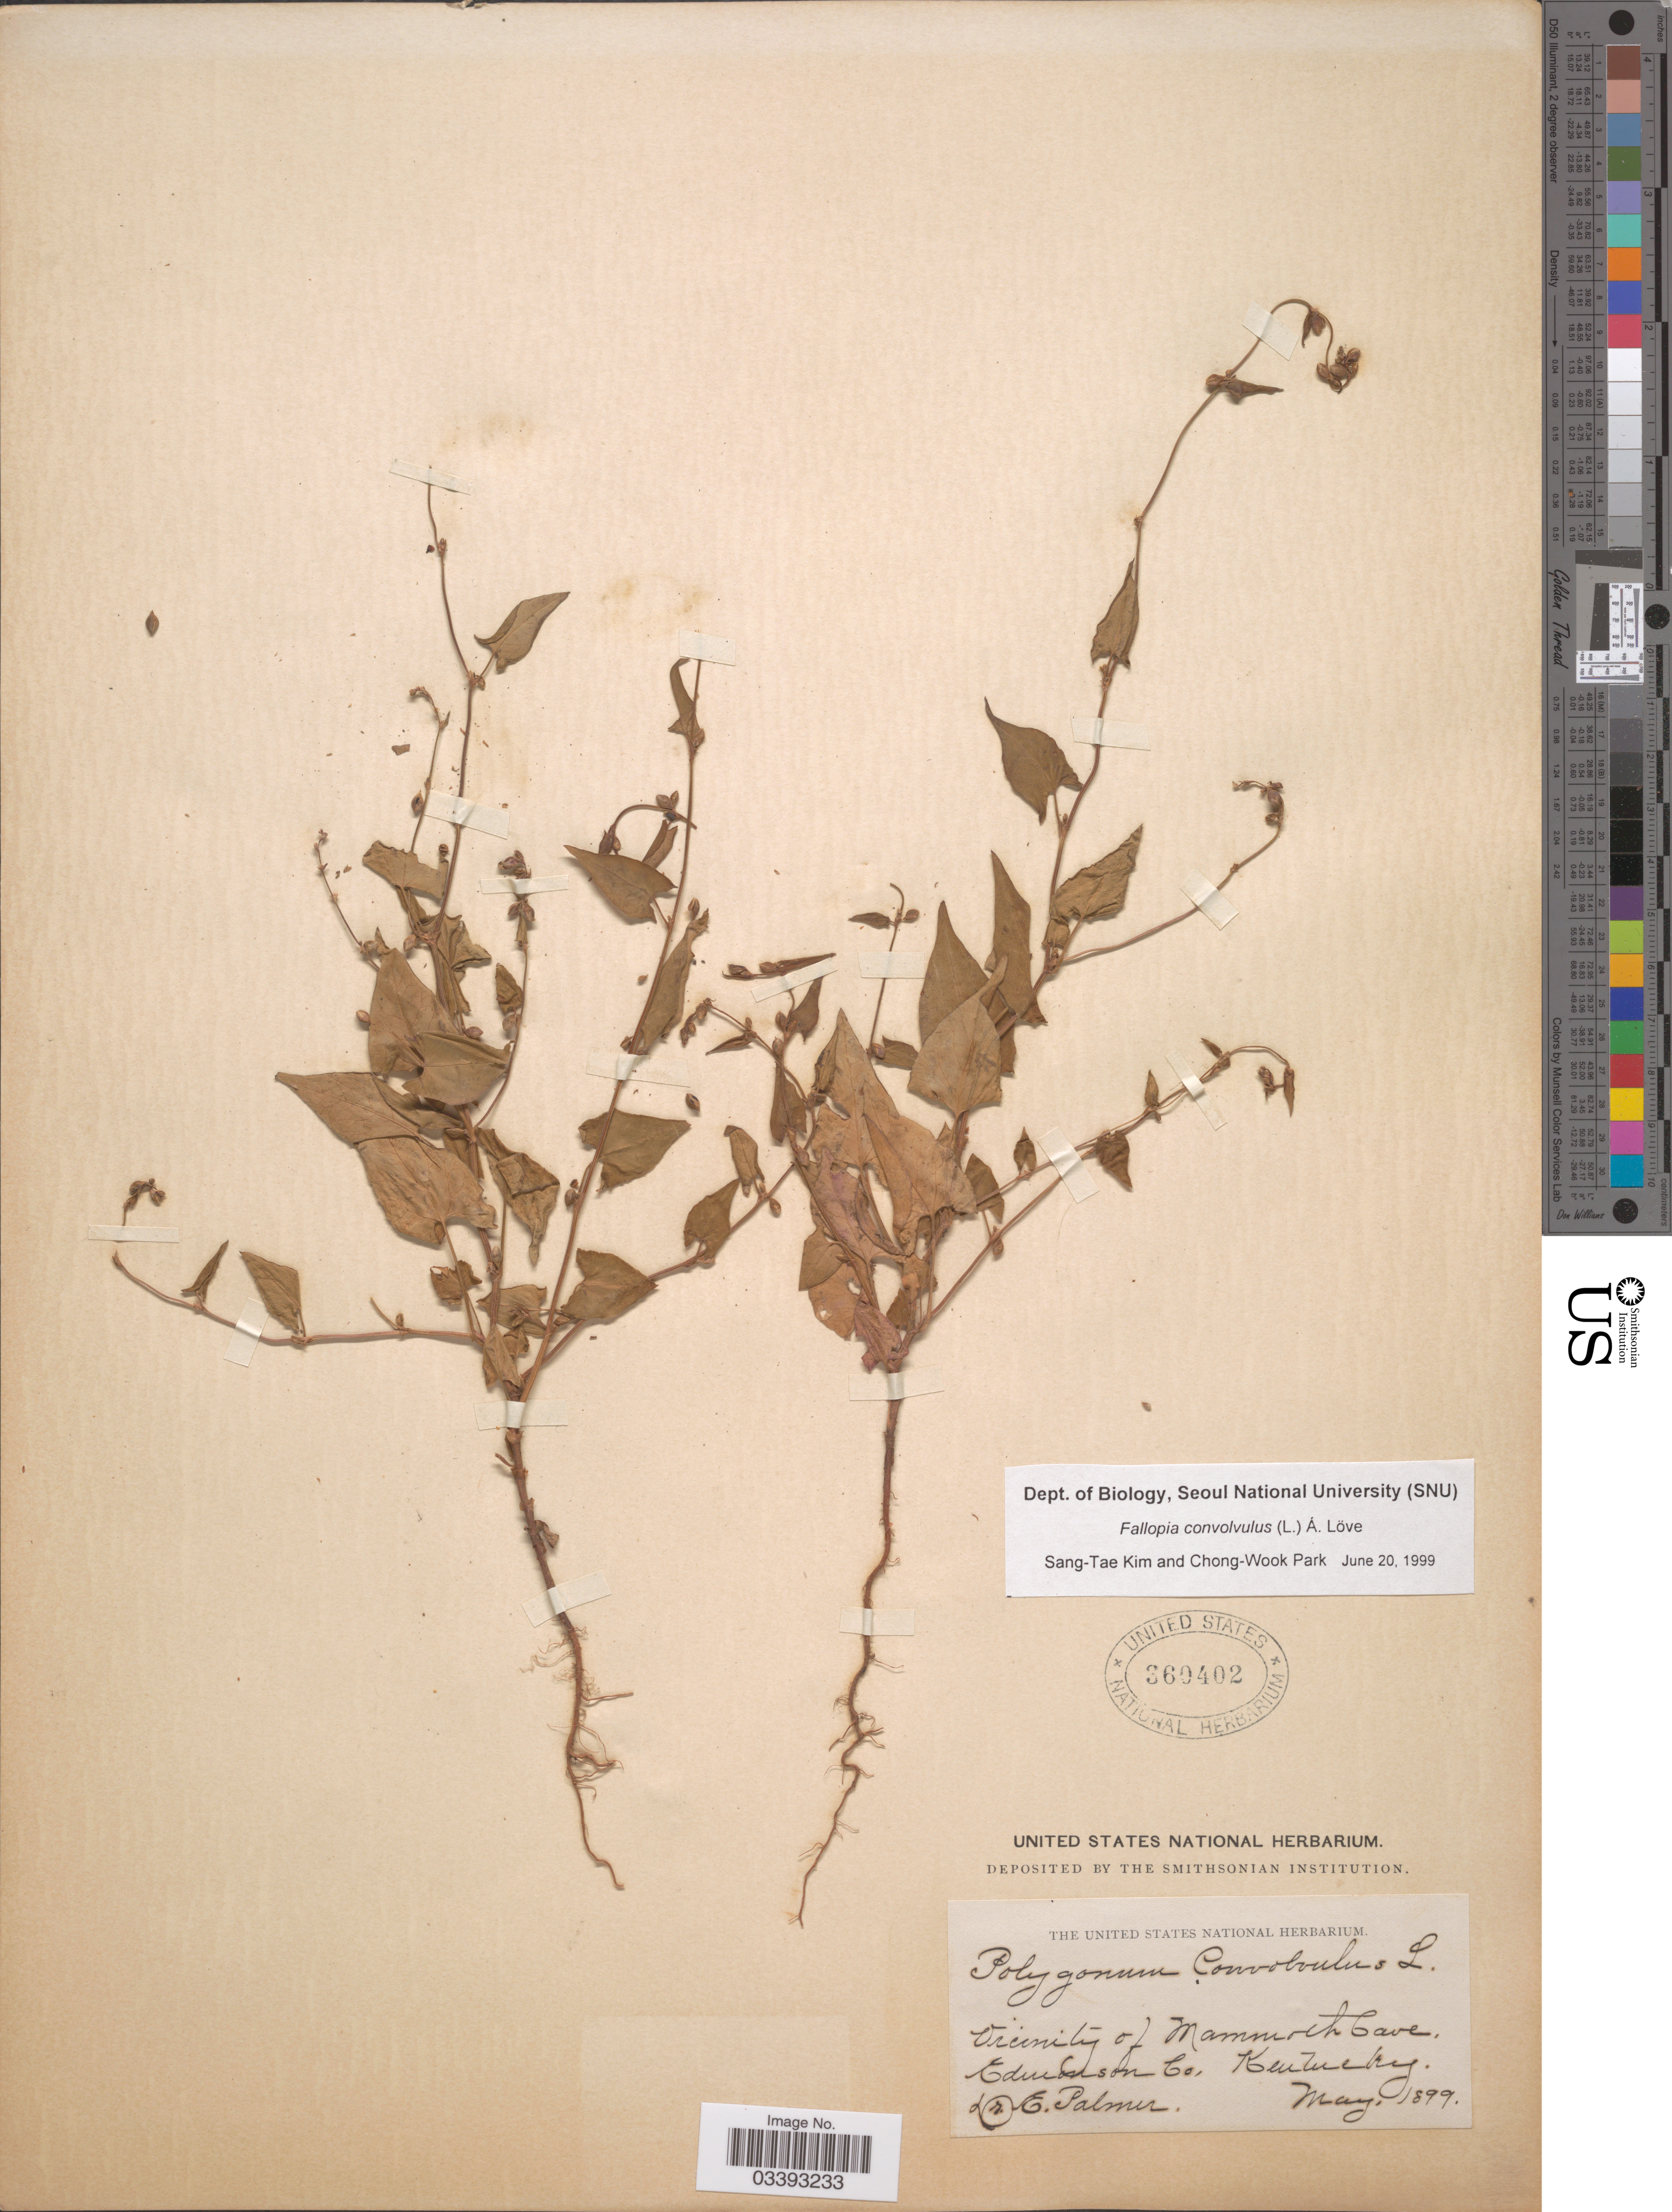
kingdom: Plantae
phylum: Tracheophyta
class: Magnoliopsida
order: Caryophyllales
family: Polygonaceae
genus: Fallopia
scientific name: Fallopia convolvulus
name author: (L.) Á. Löve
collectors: E. Palmer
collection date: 1899-05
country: United States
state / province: Kentucky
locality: Vicinity of Mammoth Cave, Edmonson Co.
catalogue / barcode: US 360402